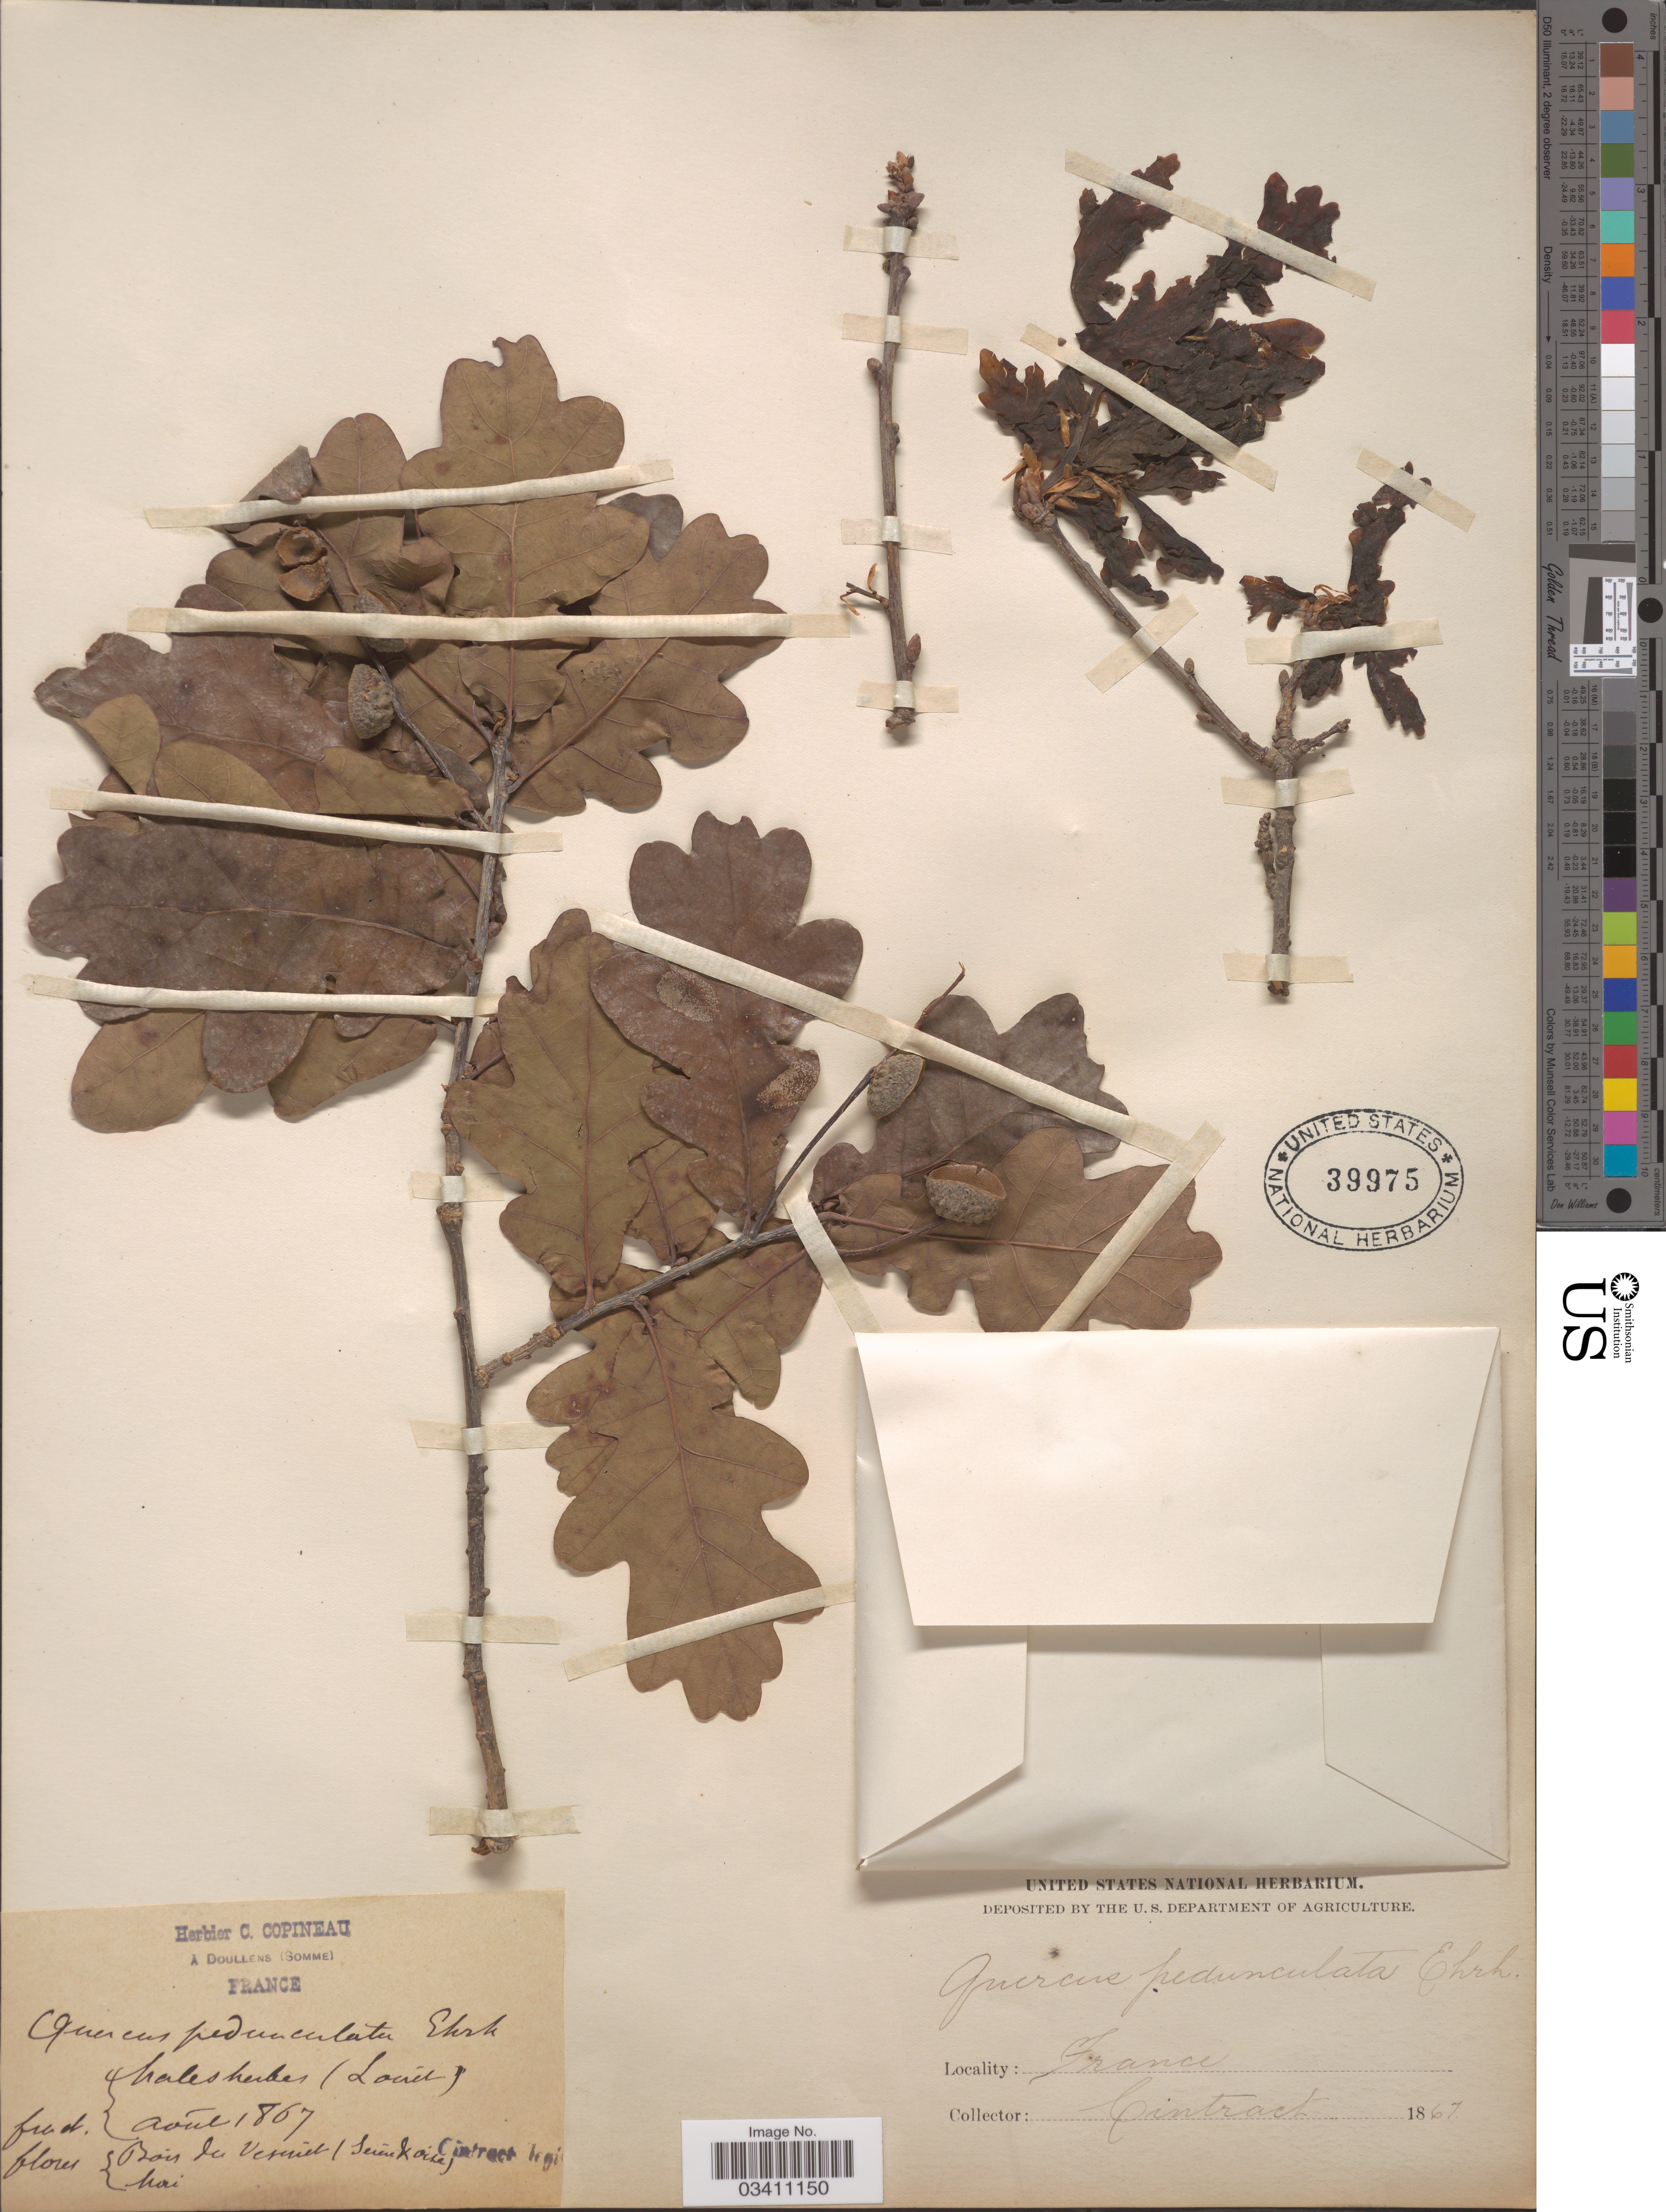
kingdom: Plantae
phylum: Tracheophyta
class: Magnoliopsida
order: Fagales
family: Fagaceae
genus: Quercus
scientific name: Quercus robur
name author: L.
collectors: Cintract, --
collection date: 1867-08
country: France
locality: Malesherbes (Loiret). Bois de Vesinet (Seine & Oise).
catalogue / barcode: US 39975